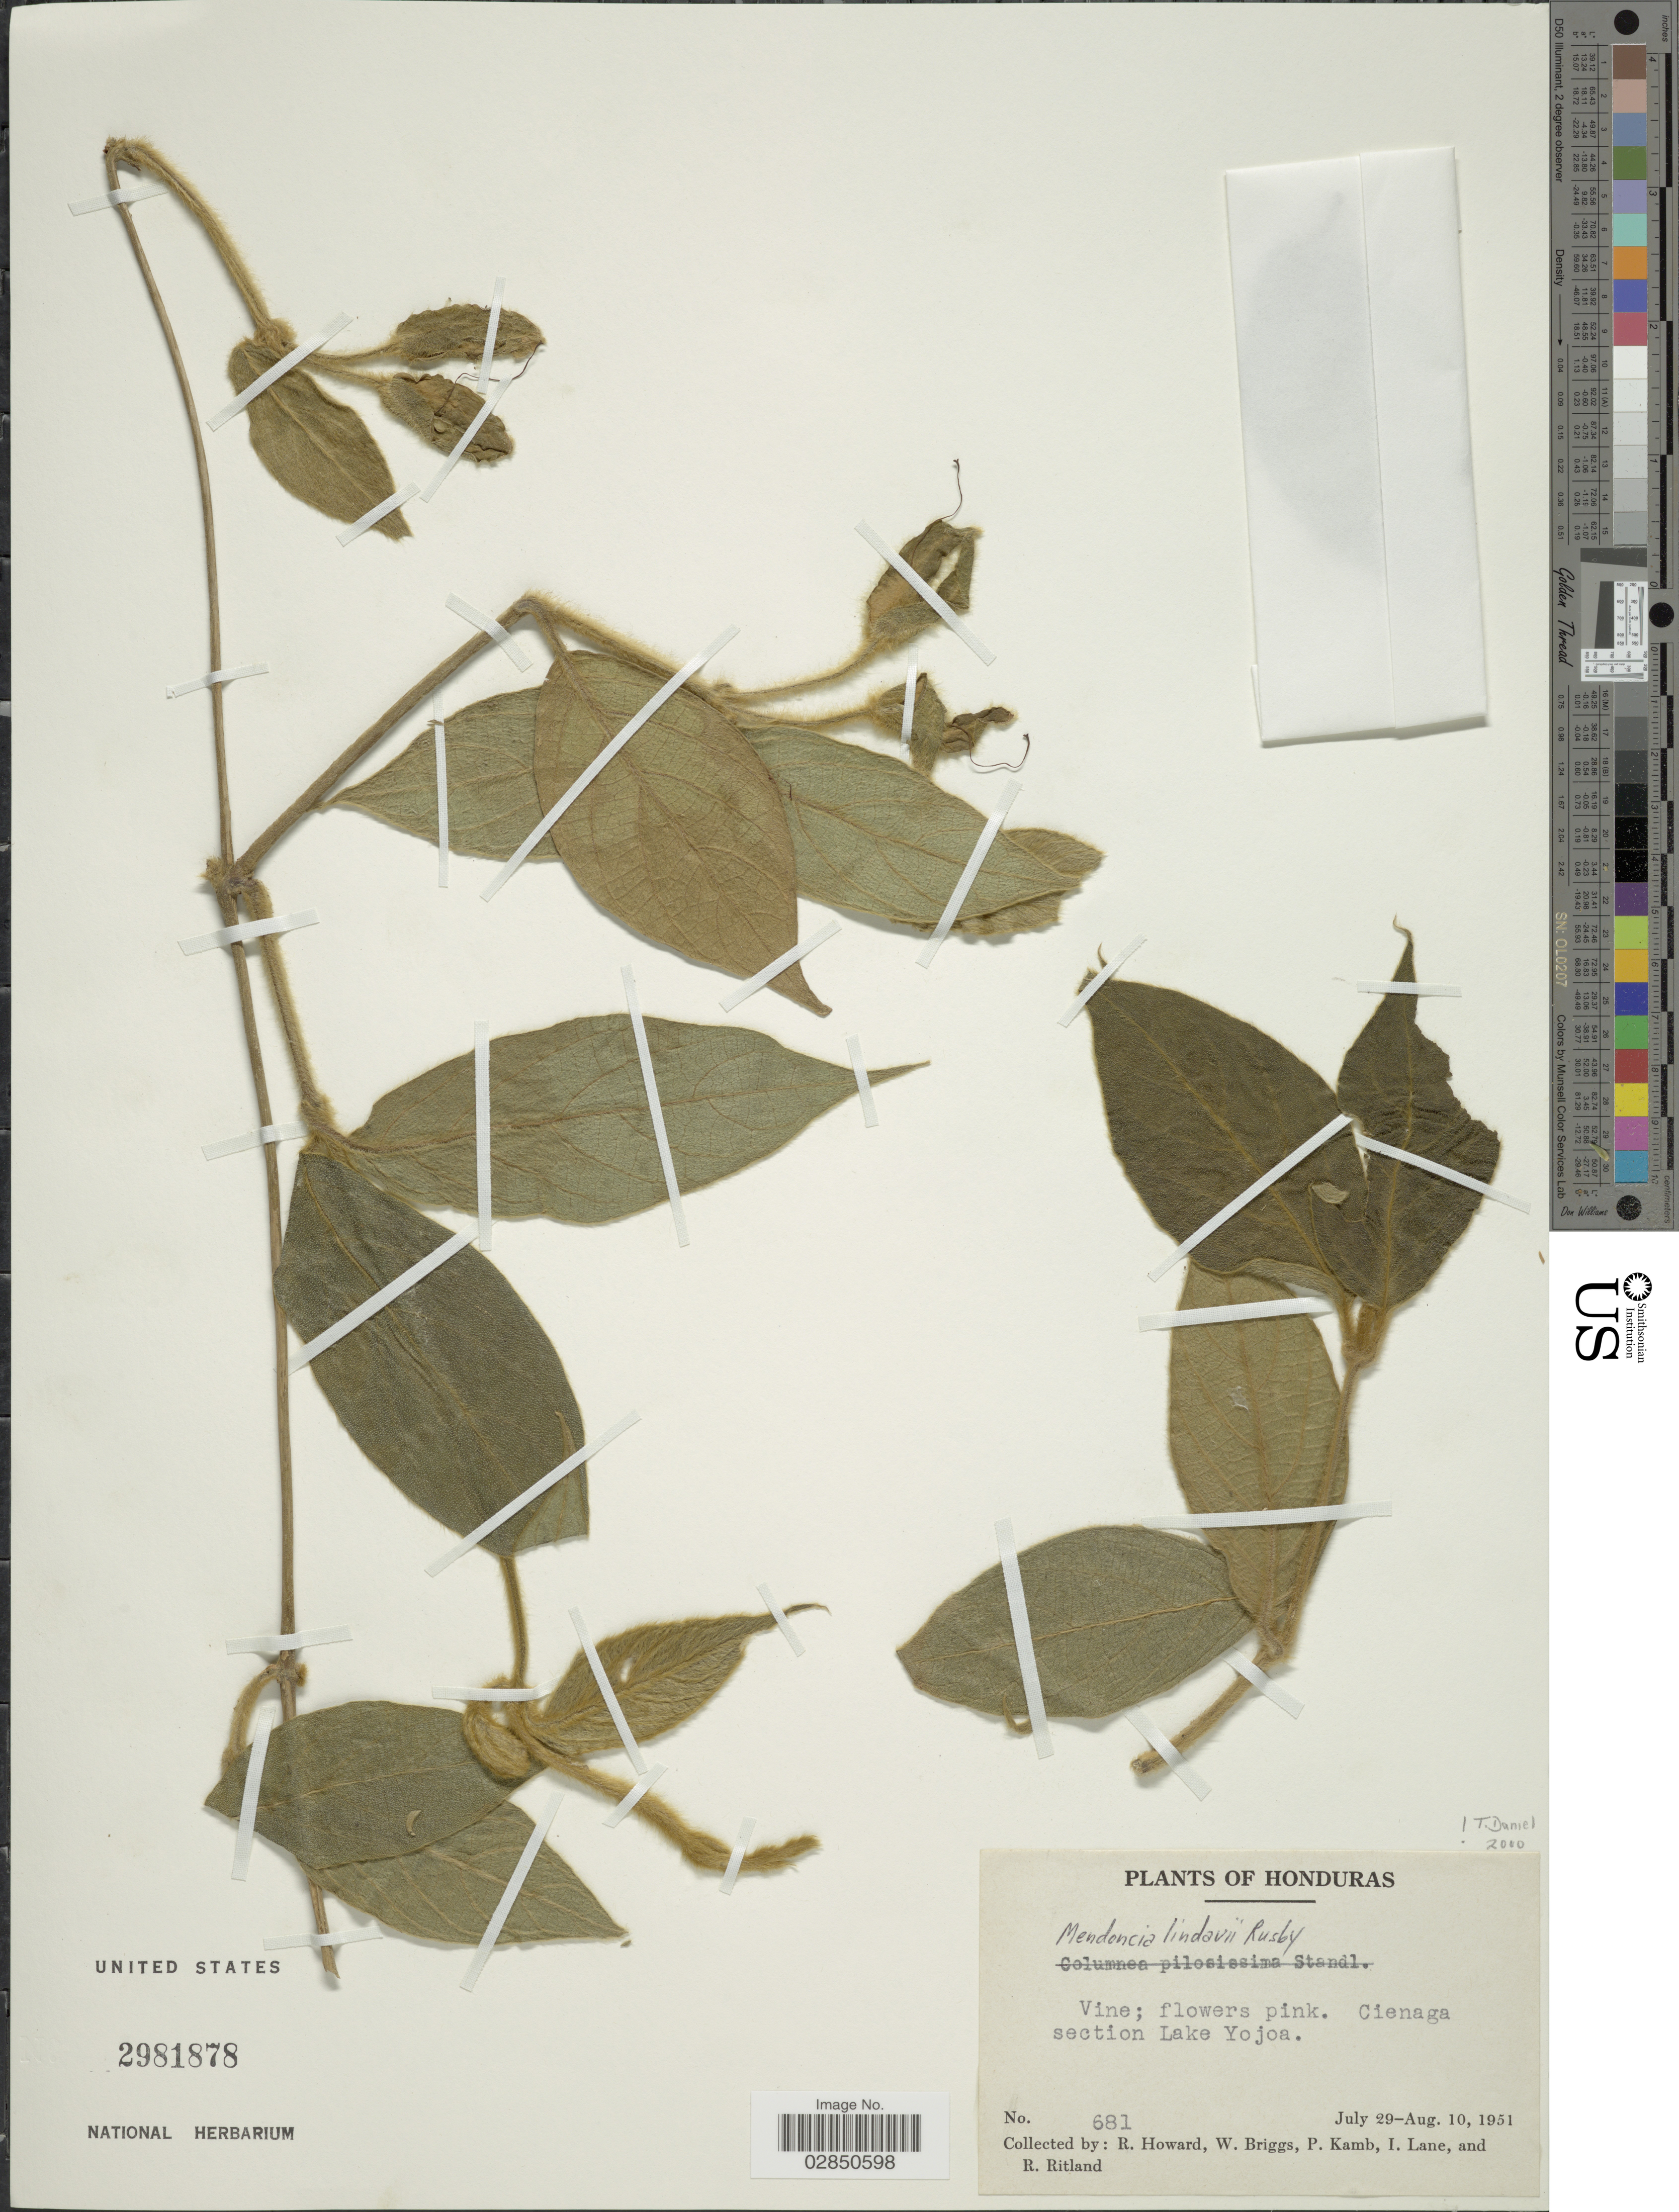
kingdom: Plantae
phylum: Tracheophyta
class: Magnoliopsida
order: Lamiales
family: Acanthaceae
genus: Mendoncia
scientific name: Mendoncia lindavii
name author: Rusby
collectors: R. Howard, W. Briggs, P. Kamb, I. Lane & R. Ritland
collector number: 681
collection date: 1951-07-29/1951-08-10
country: Honduras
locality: Cienaga section Lake Yojoa.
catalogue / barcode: US 2981878